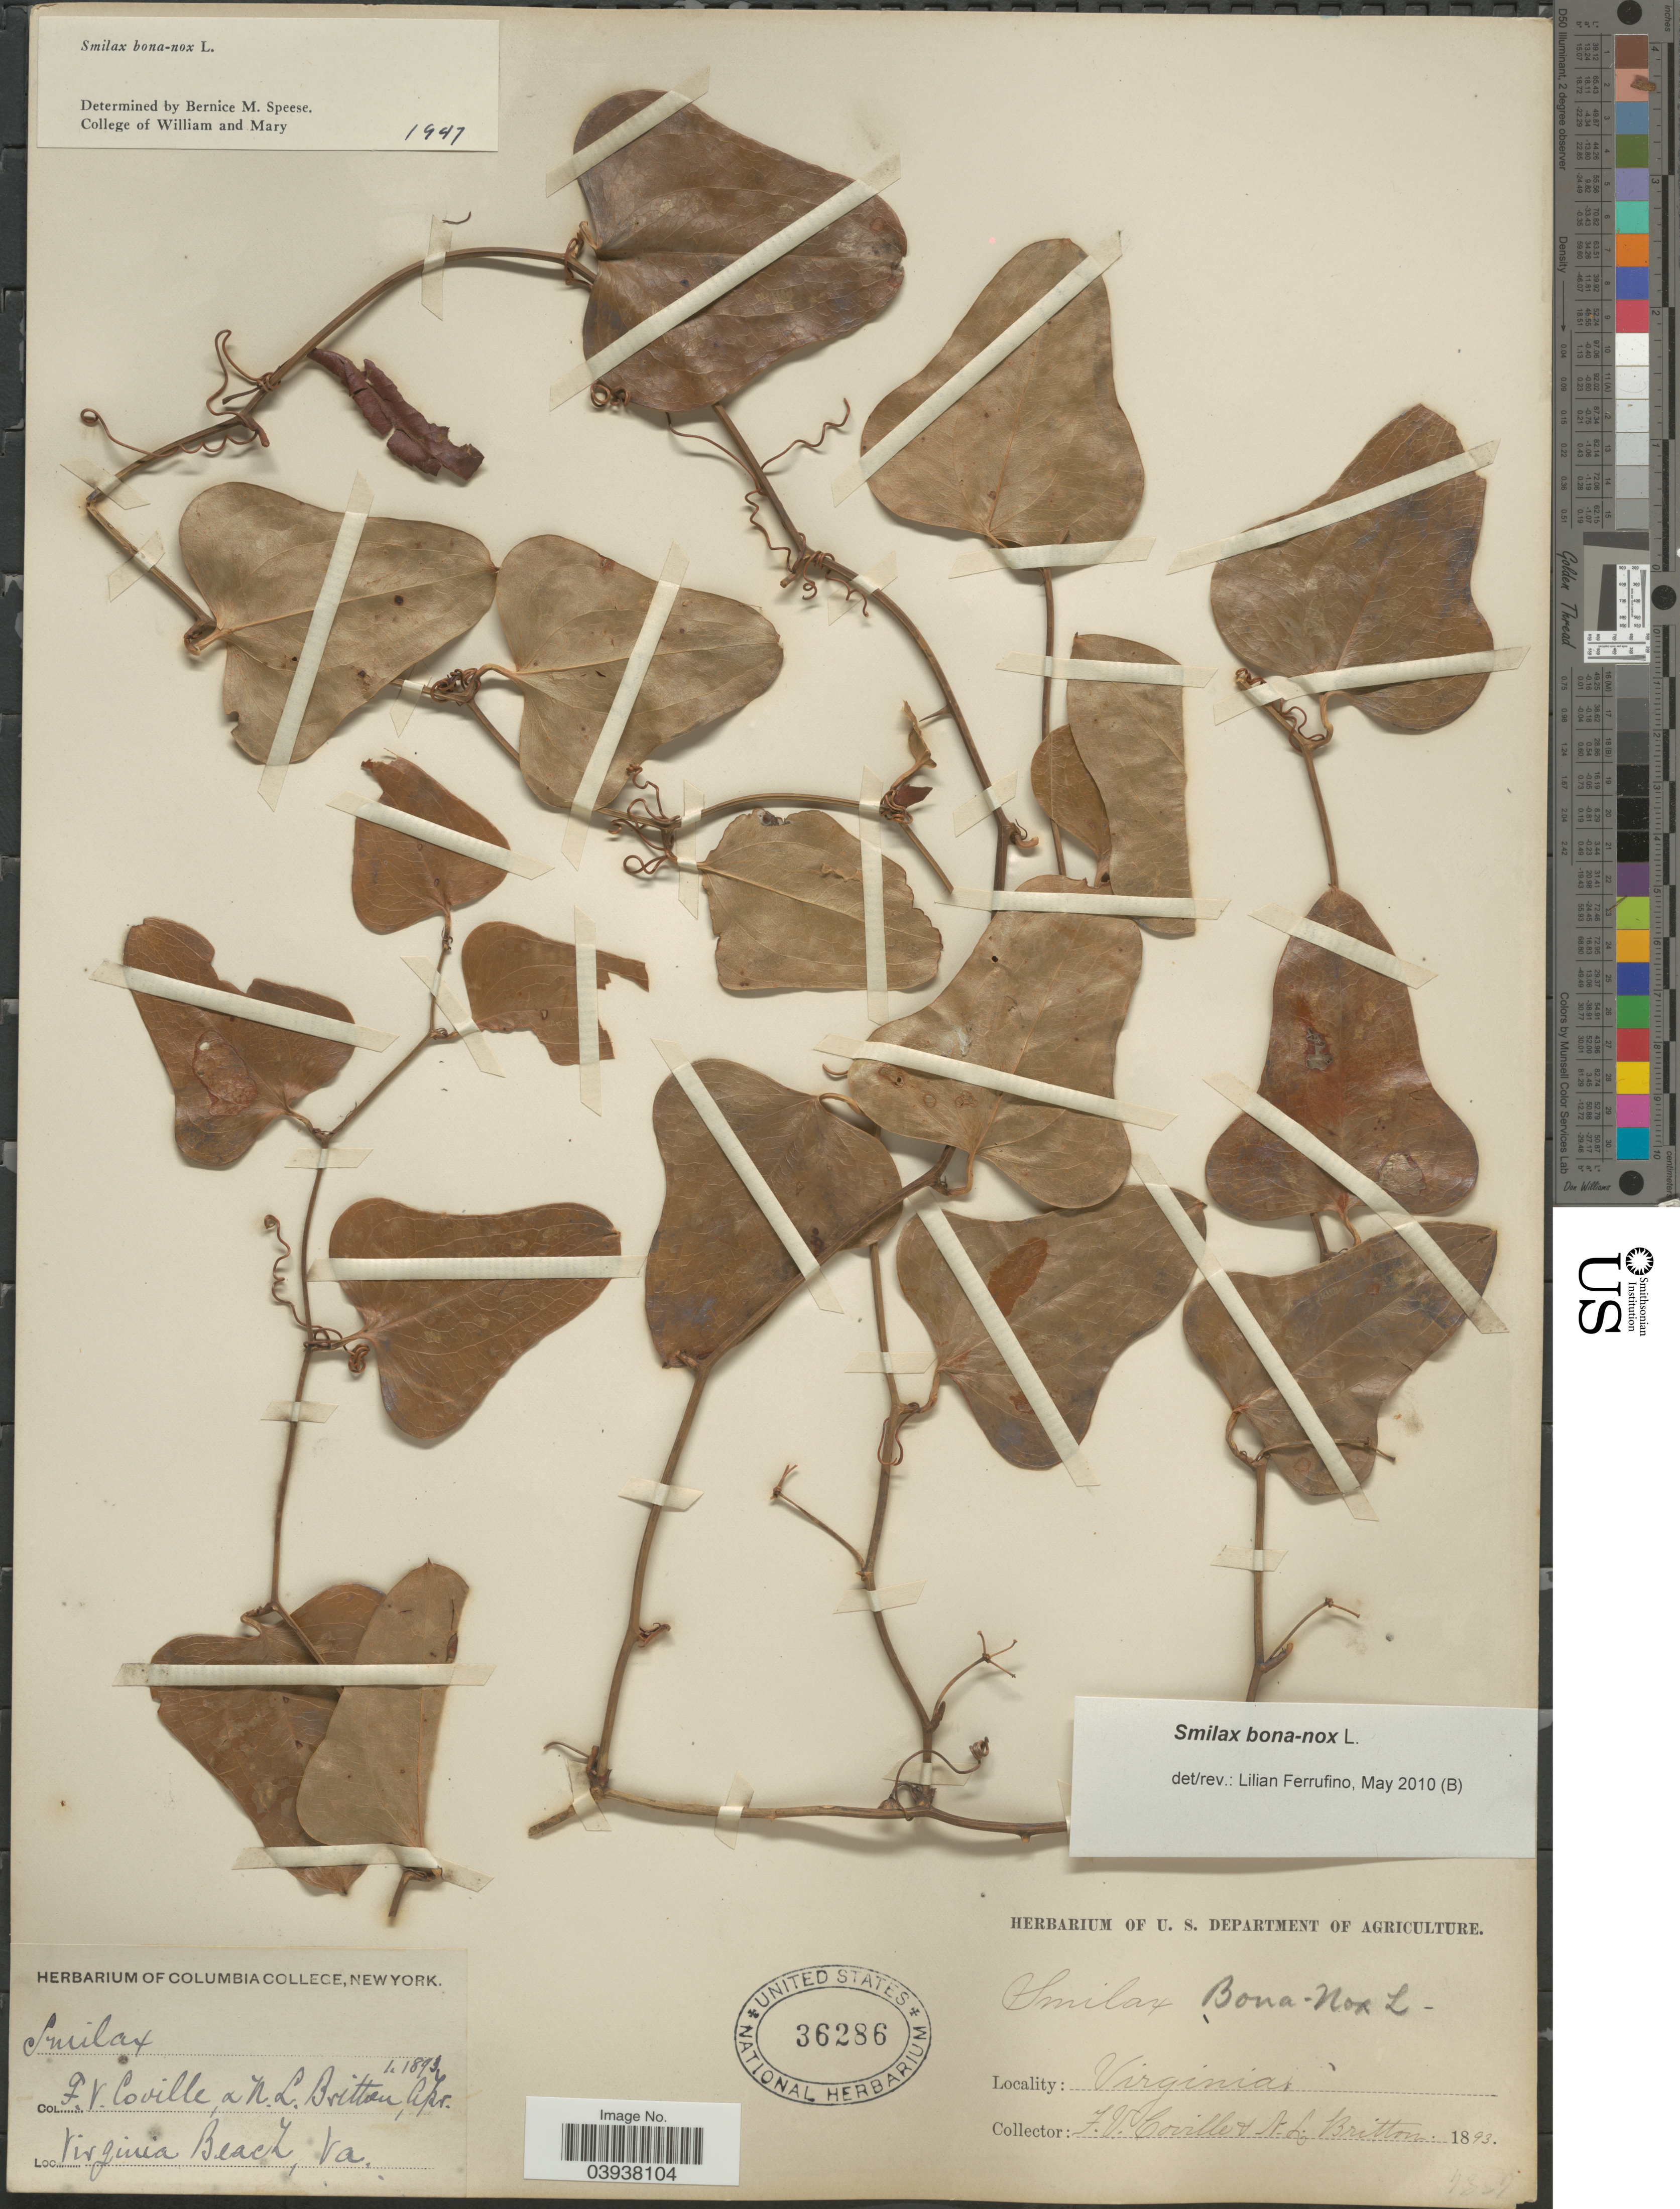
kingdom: Plantae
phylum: Tracheophyta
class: Liliopsida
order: Liliales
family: Smilacaceae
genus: Smilax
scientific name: Smilax bona-nox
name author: L.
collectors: F. V. Coville & Mrs. N. L. Britton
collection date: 1893-04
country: United States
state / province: Virginia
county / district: City of Virginia Beach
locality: Virginia Beach.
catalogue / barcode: US 36286